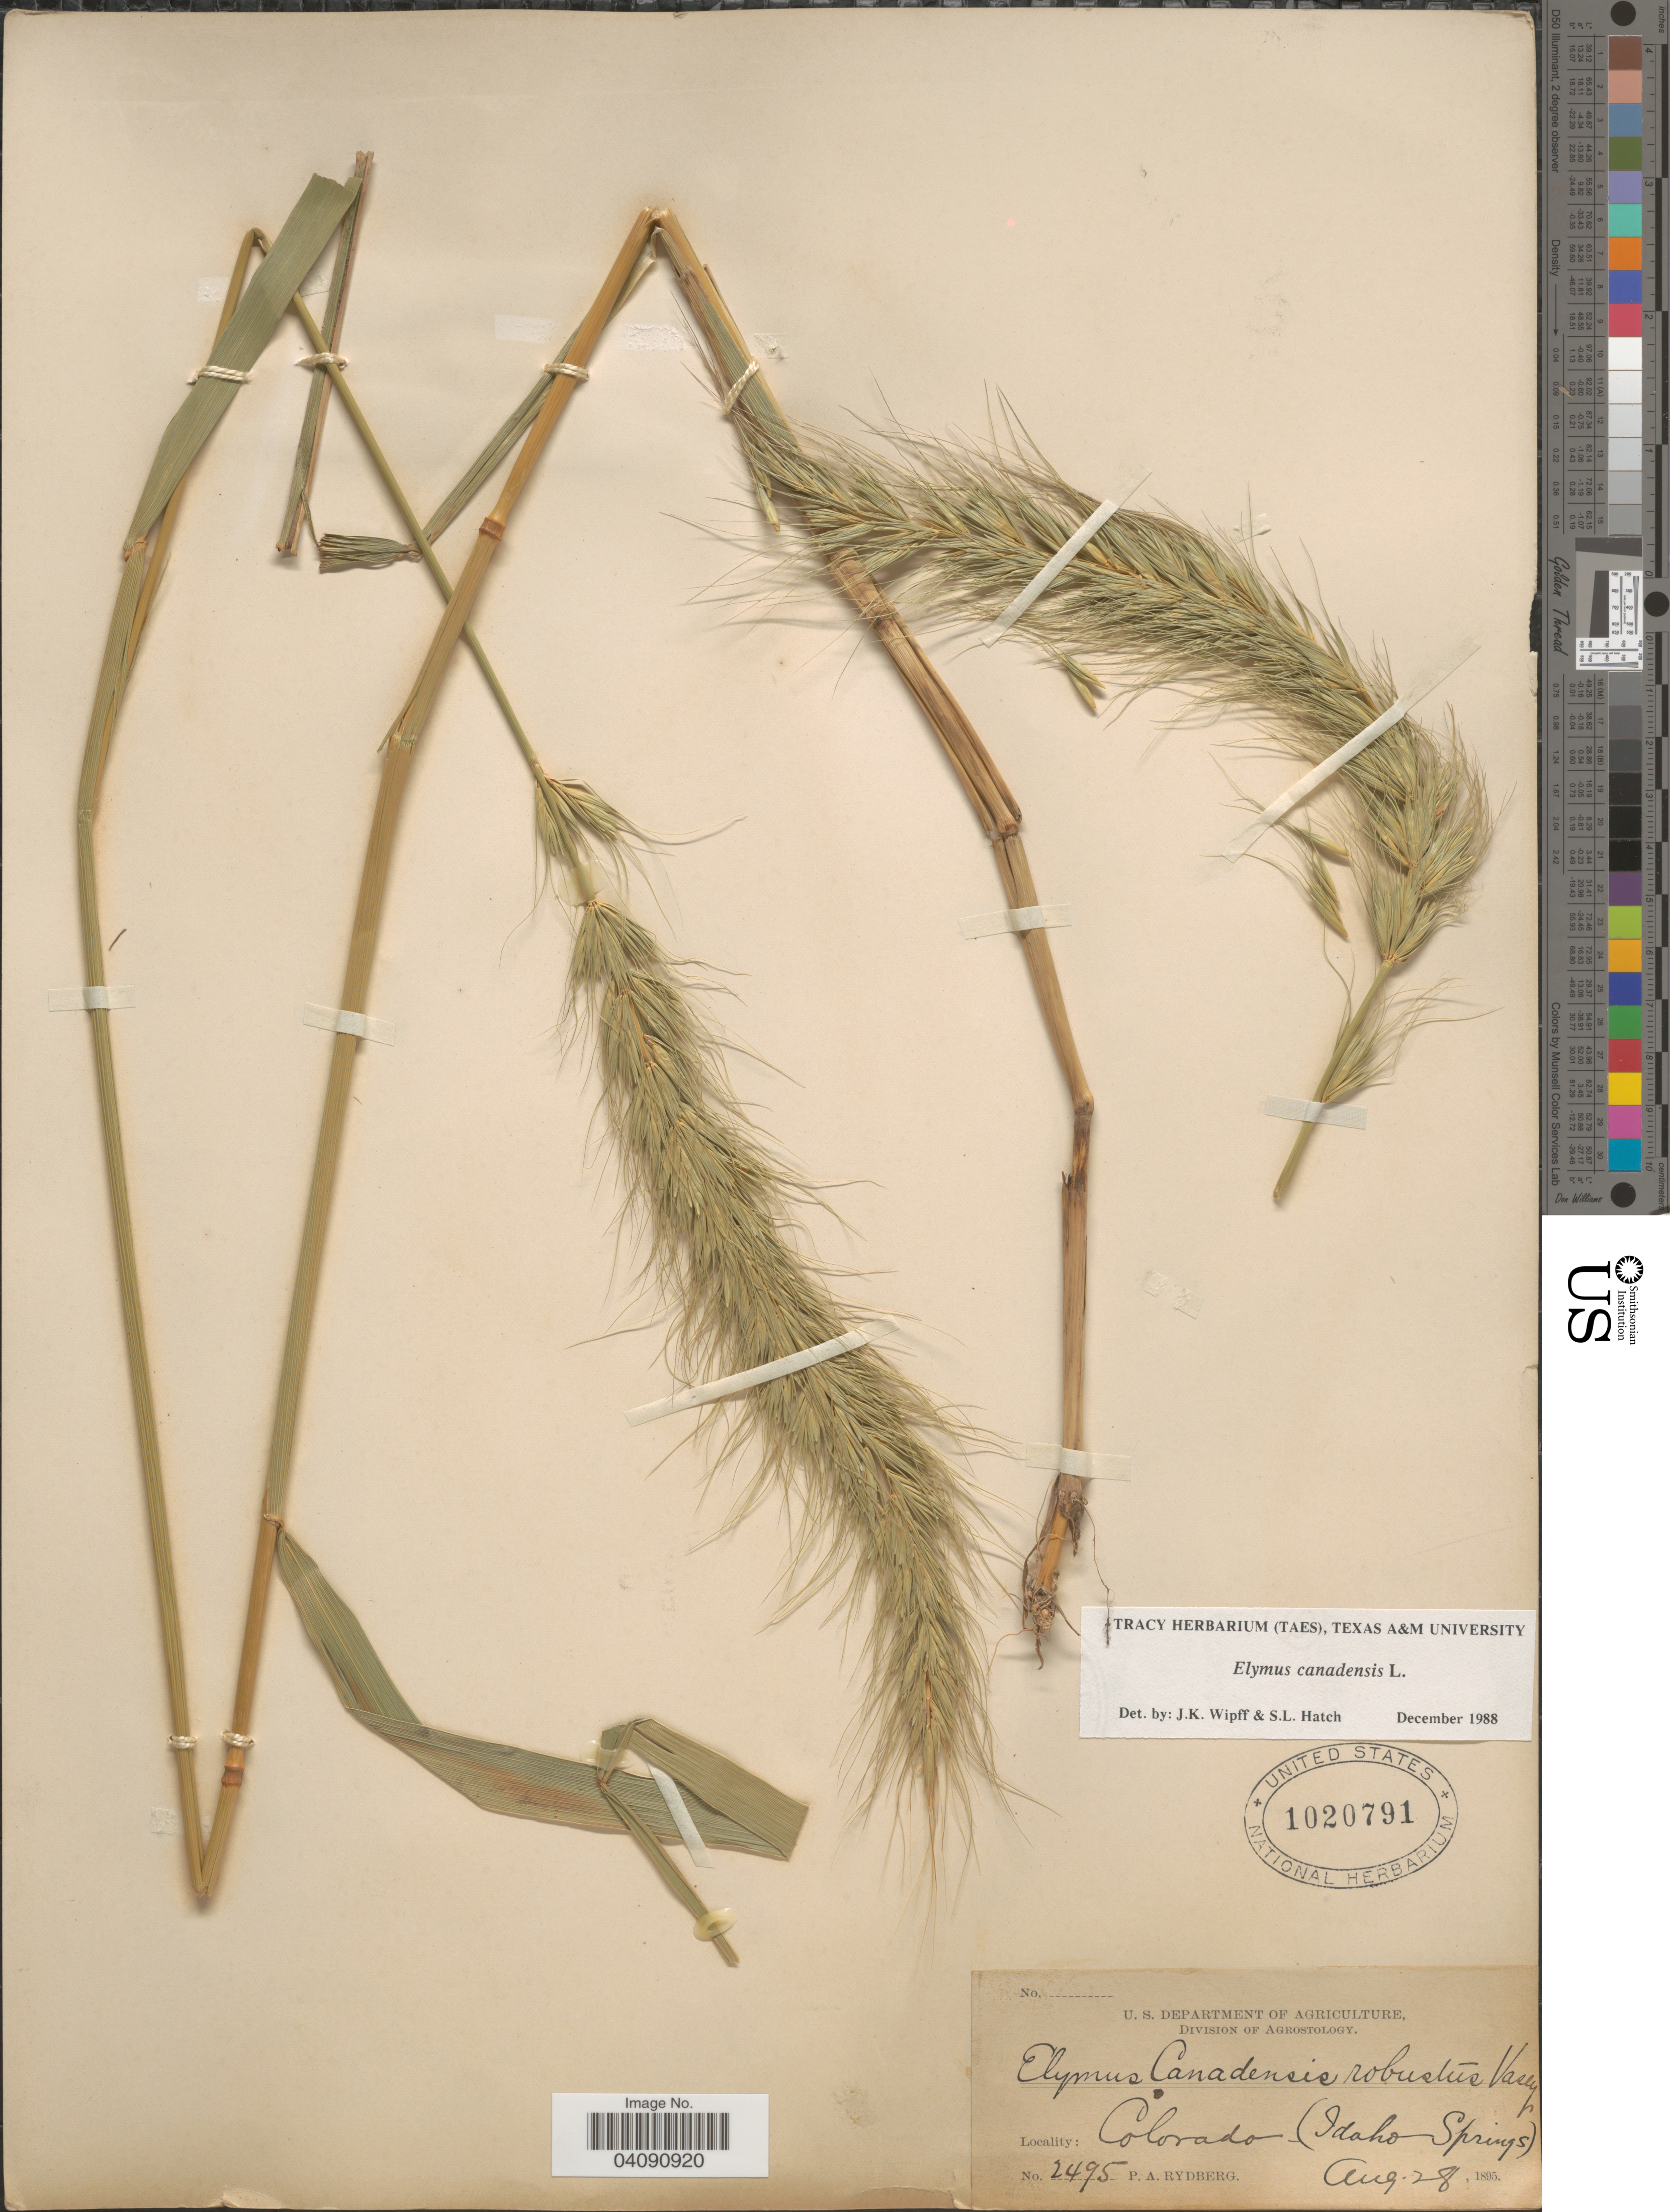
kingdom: Plantae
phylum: Tracheophyta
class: Liliopsida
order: Poales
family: Poaceae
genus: Elymus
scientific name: Elymus canadensis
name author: L.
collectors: P. A. Rydberg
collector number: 2495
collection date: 1895-08-28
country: United States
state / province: Colorado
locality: Idaho Springs.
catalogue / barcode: US 1020791